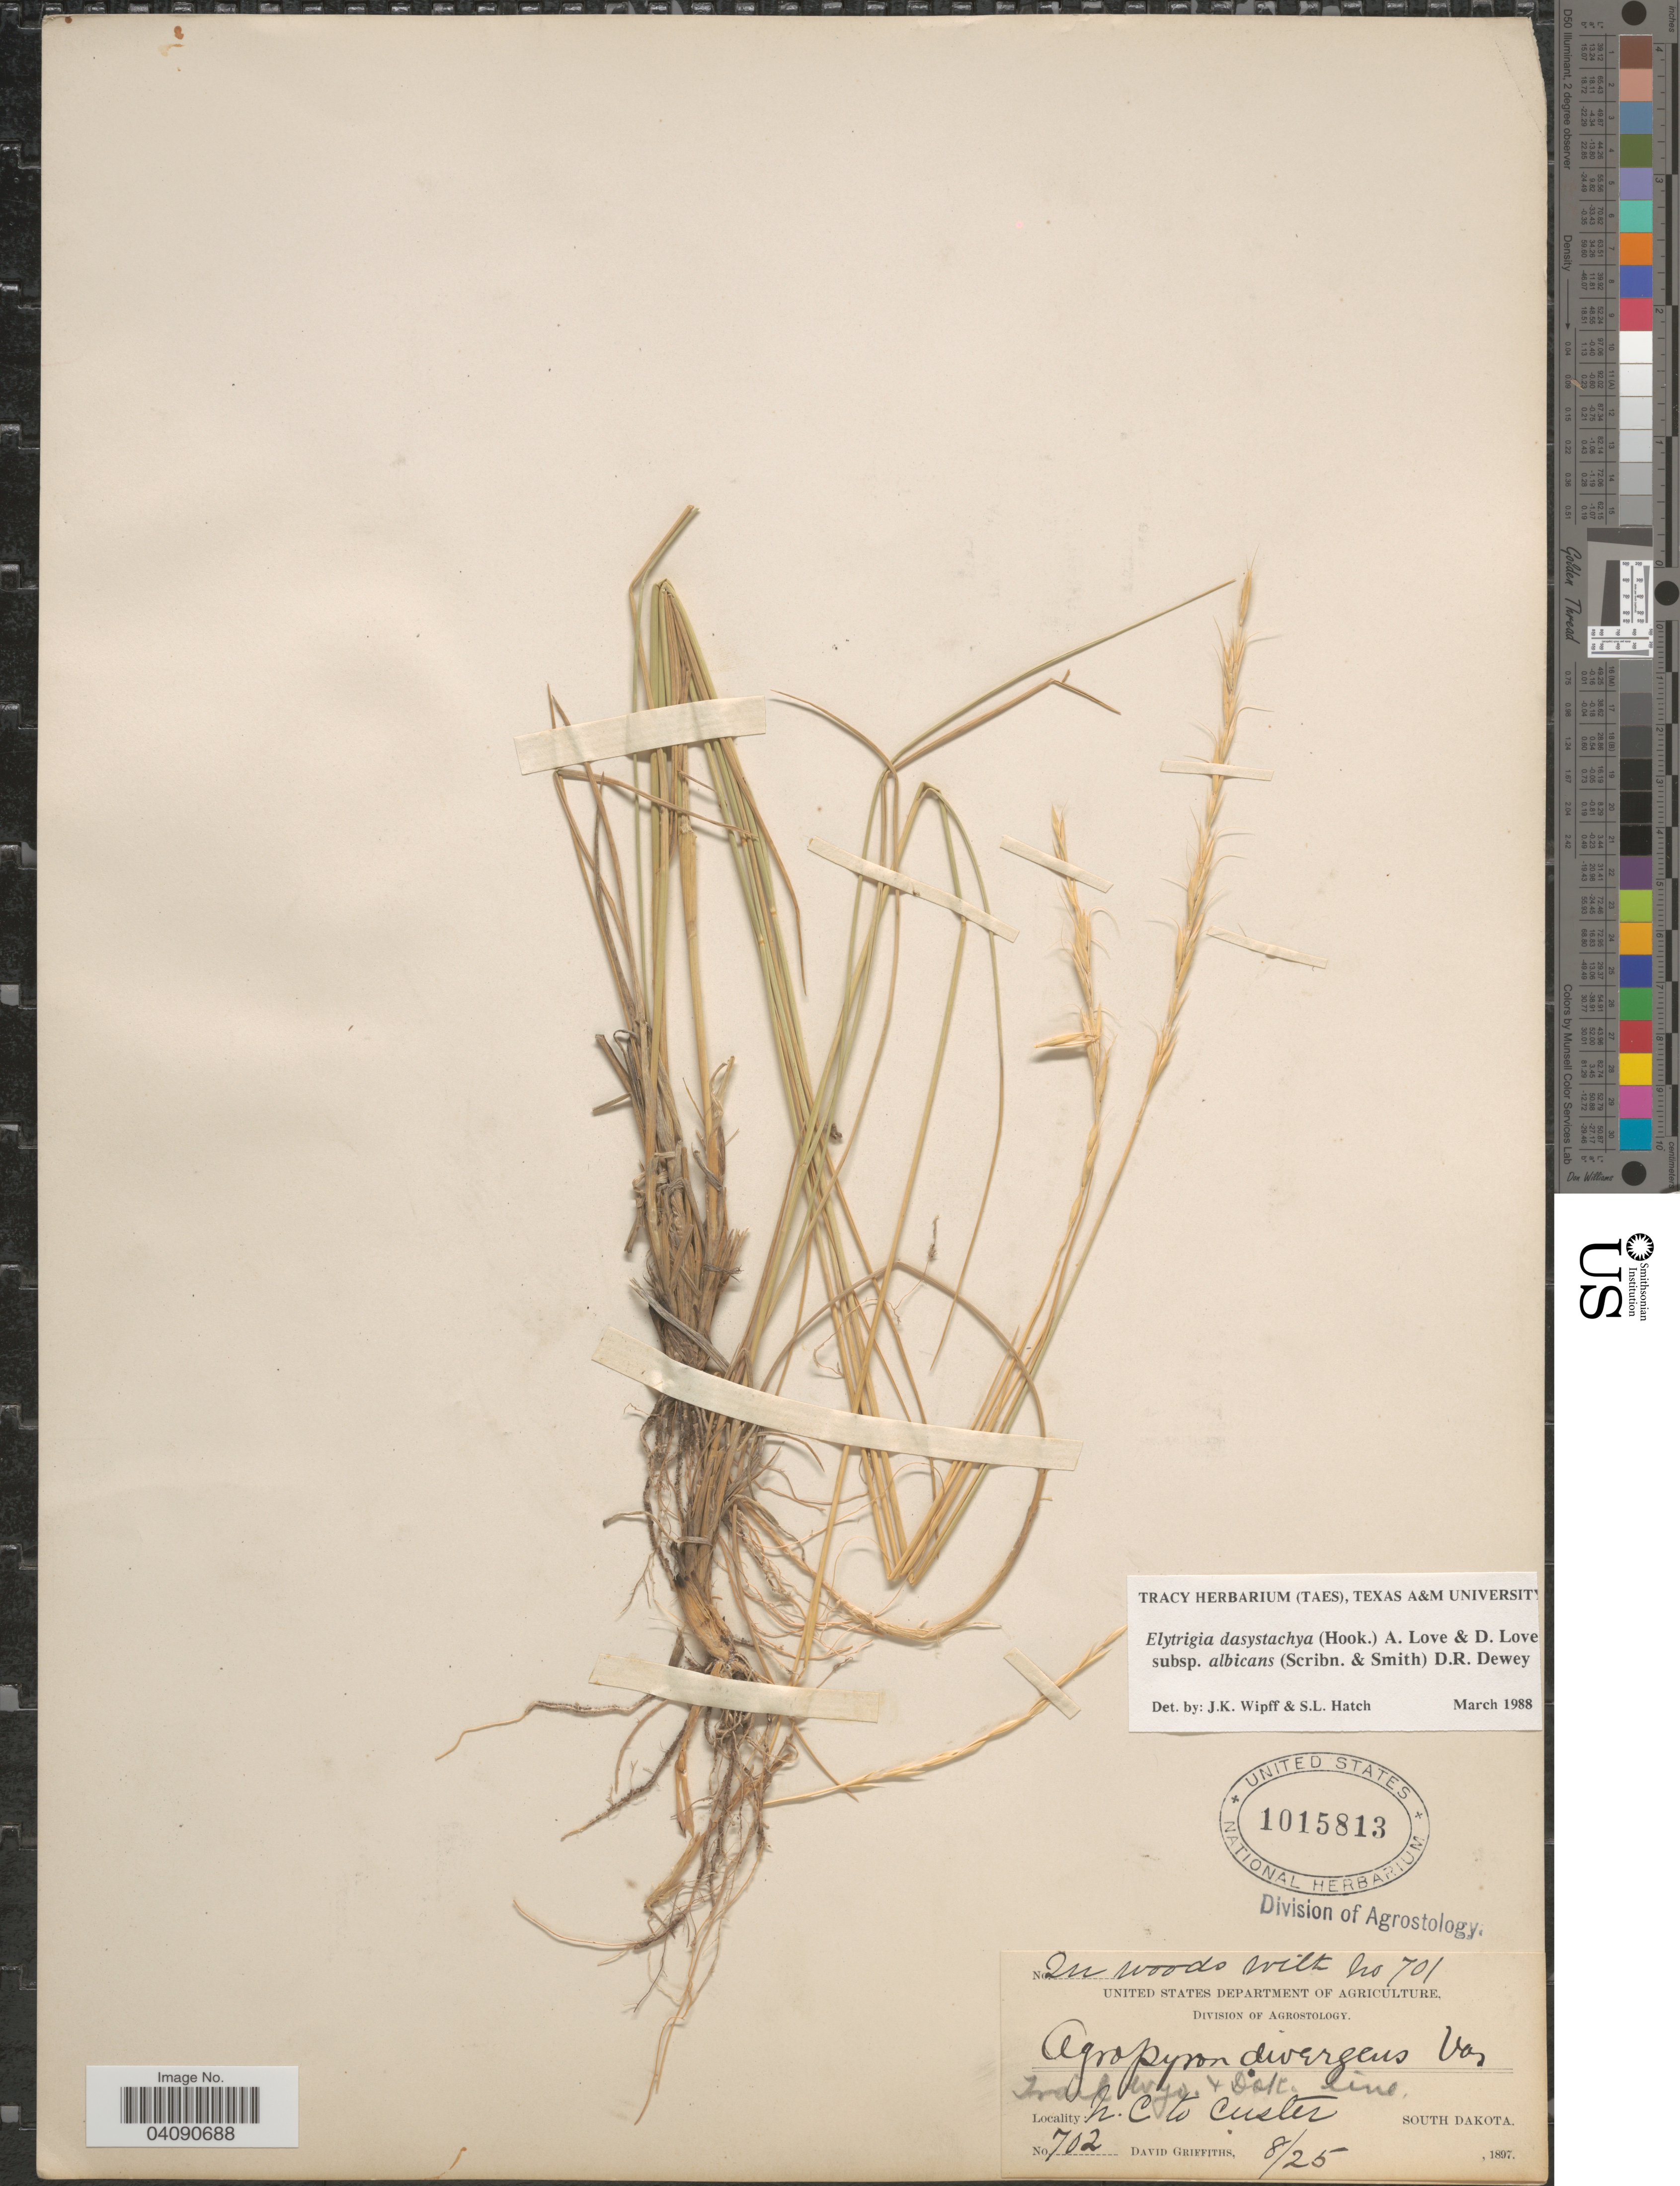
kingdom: Plantae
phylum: Tracheophyta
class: Liliopsida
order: Poales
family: Poaceae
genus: Elymus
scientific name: Elymus albicans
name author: (Scribn. & J.G. Sm.) Á. Löve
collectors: D. Griffiths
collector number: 702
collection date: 1897-08-25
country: United States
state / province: South Dakota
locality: Trail Wyo. + Dak. Line. N.C. to Custer.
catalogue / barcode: US 1015813